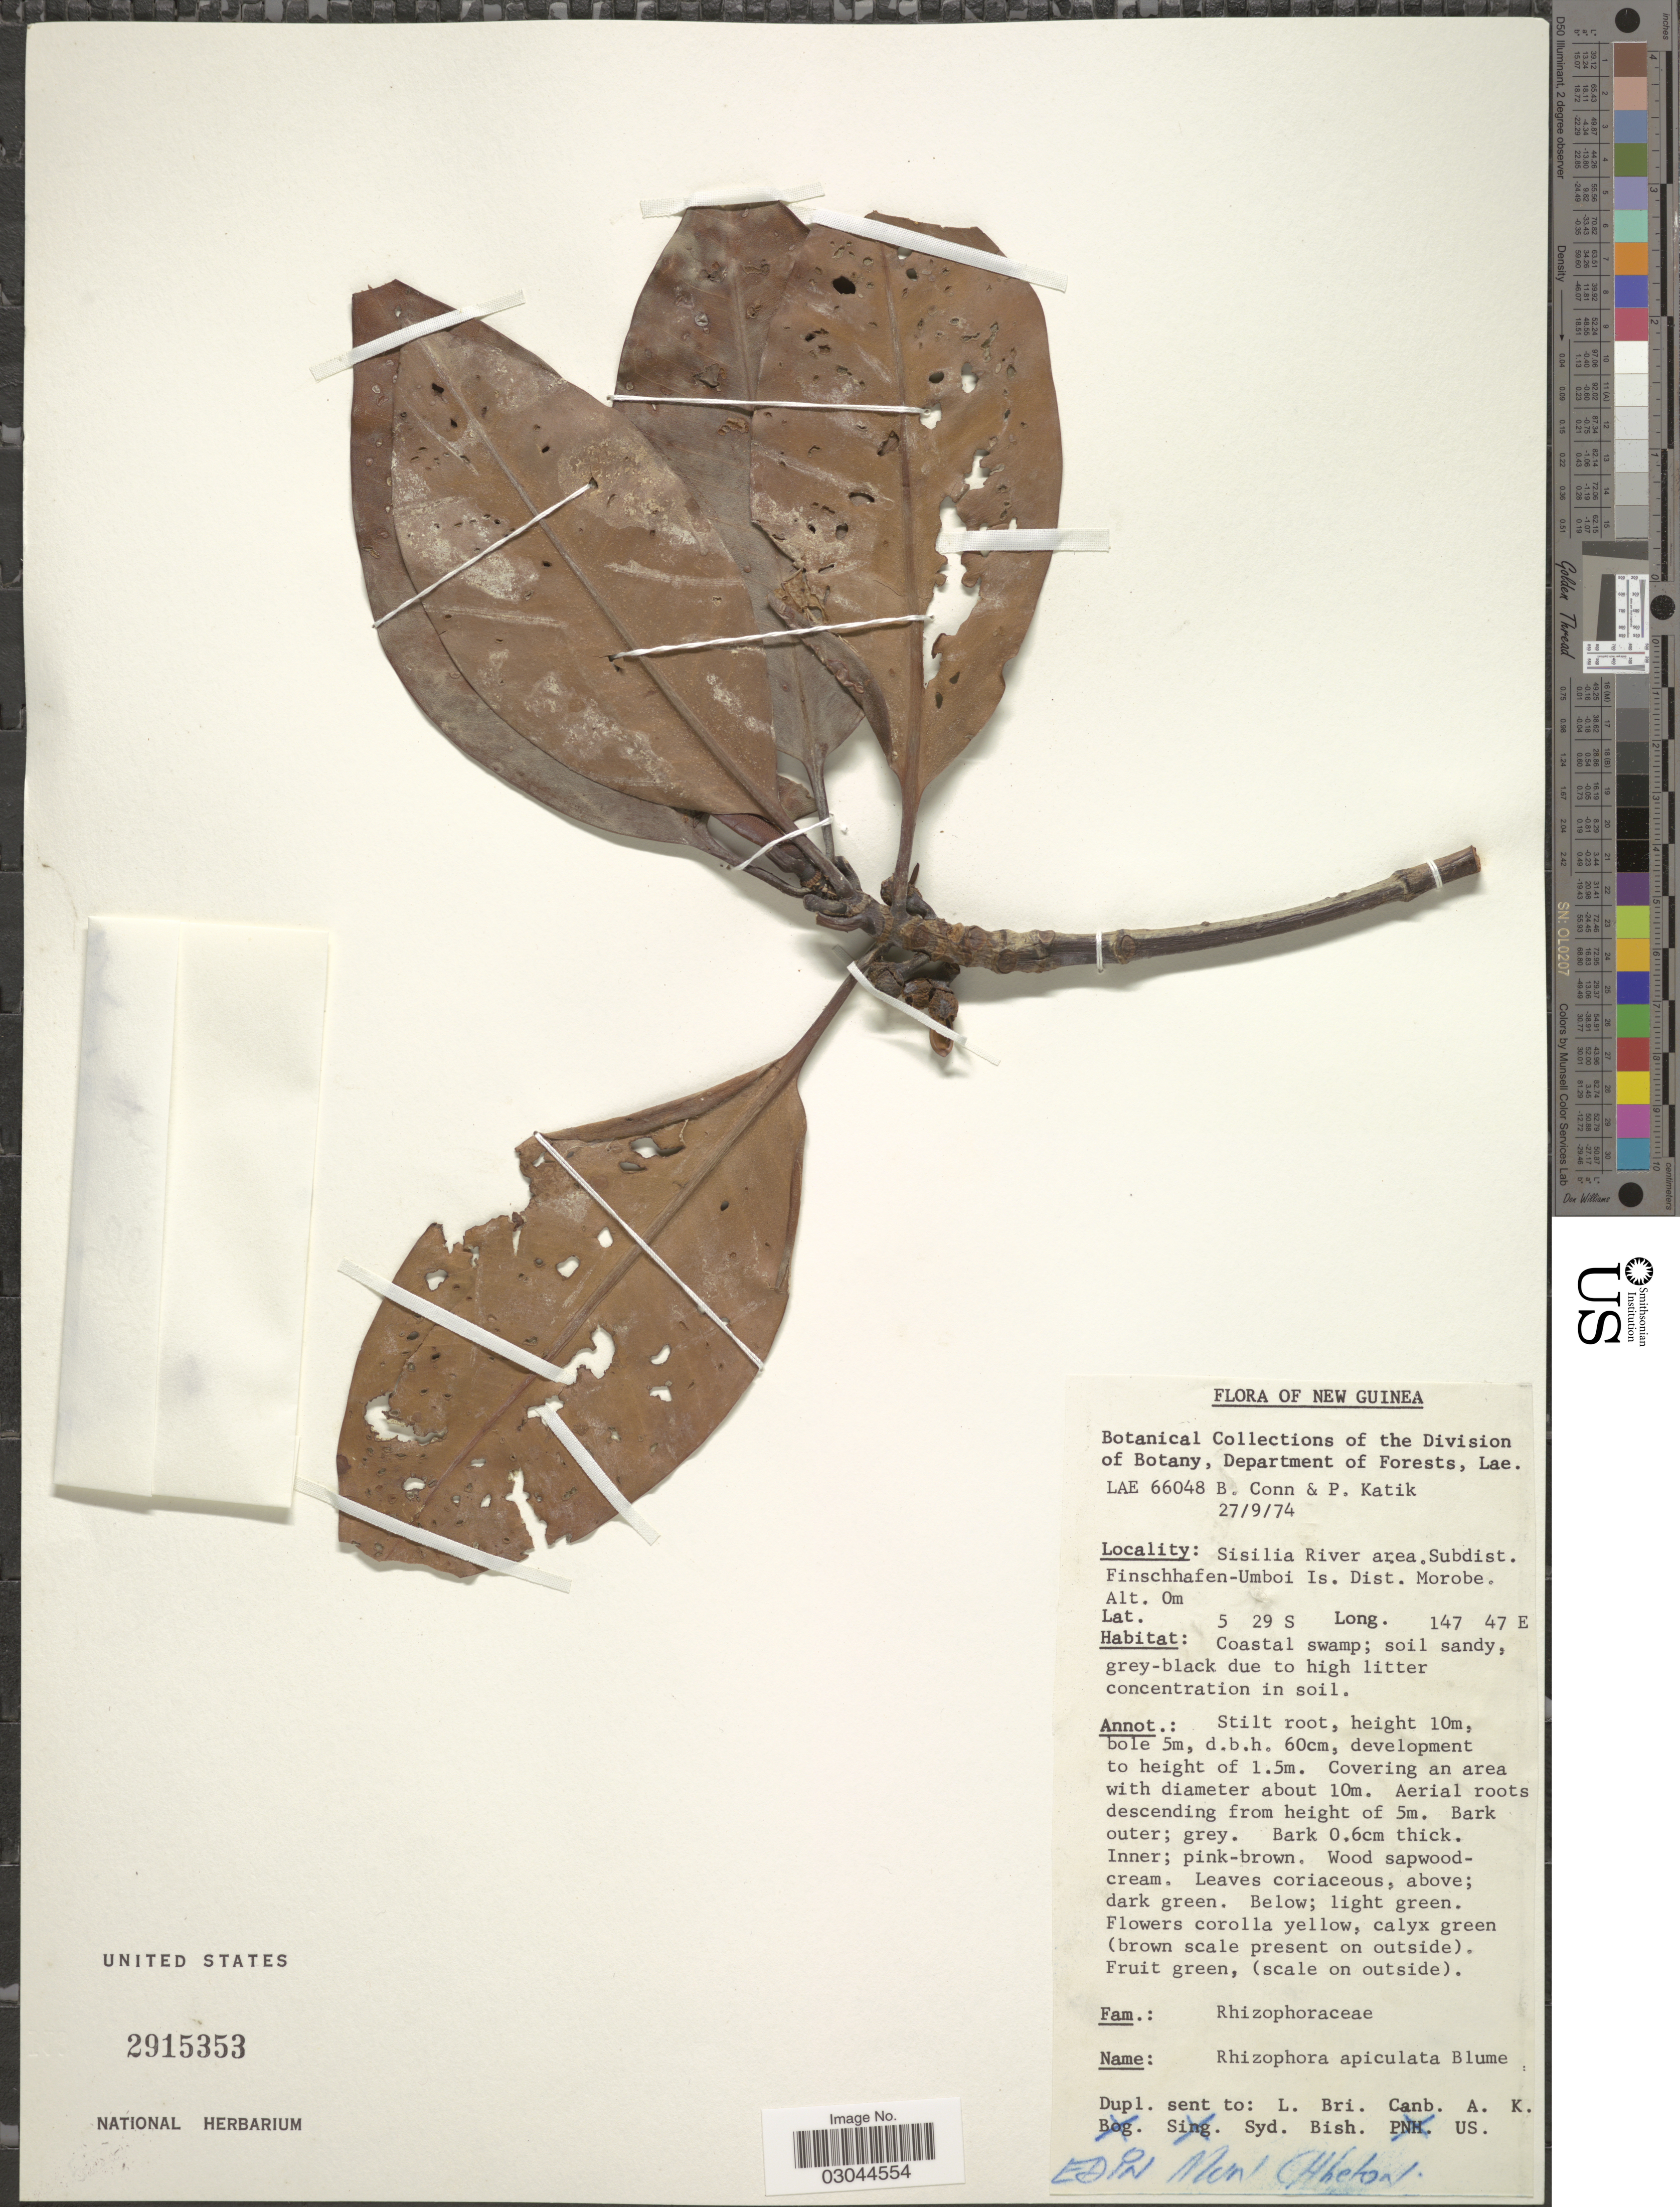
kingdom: Plantae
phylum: Tracheophyta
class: Magnoliopsida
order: Malpighiales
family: Rhizophoraceae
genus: Rhizophora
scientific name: Rhizophora apiculata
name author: Blume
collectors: B. Conn & P. Katik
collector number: LAE 66048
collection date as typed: Transcribed d/m/y: 27/9/74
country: Papua New Guinea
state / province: Morobe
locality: New Guinea. Sisilia River area. Subdist. Finschhafen-Umboi Is. Dist. Morobe.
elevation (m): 0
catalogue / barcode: US 2915353